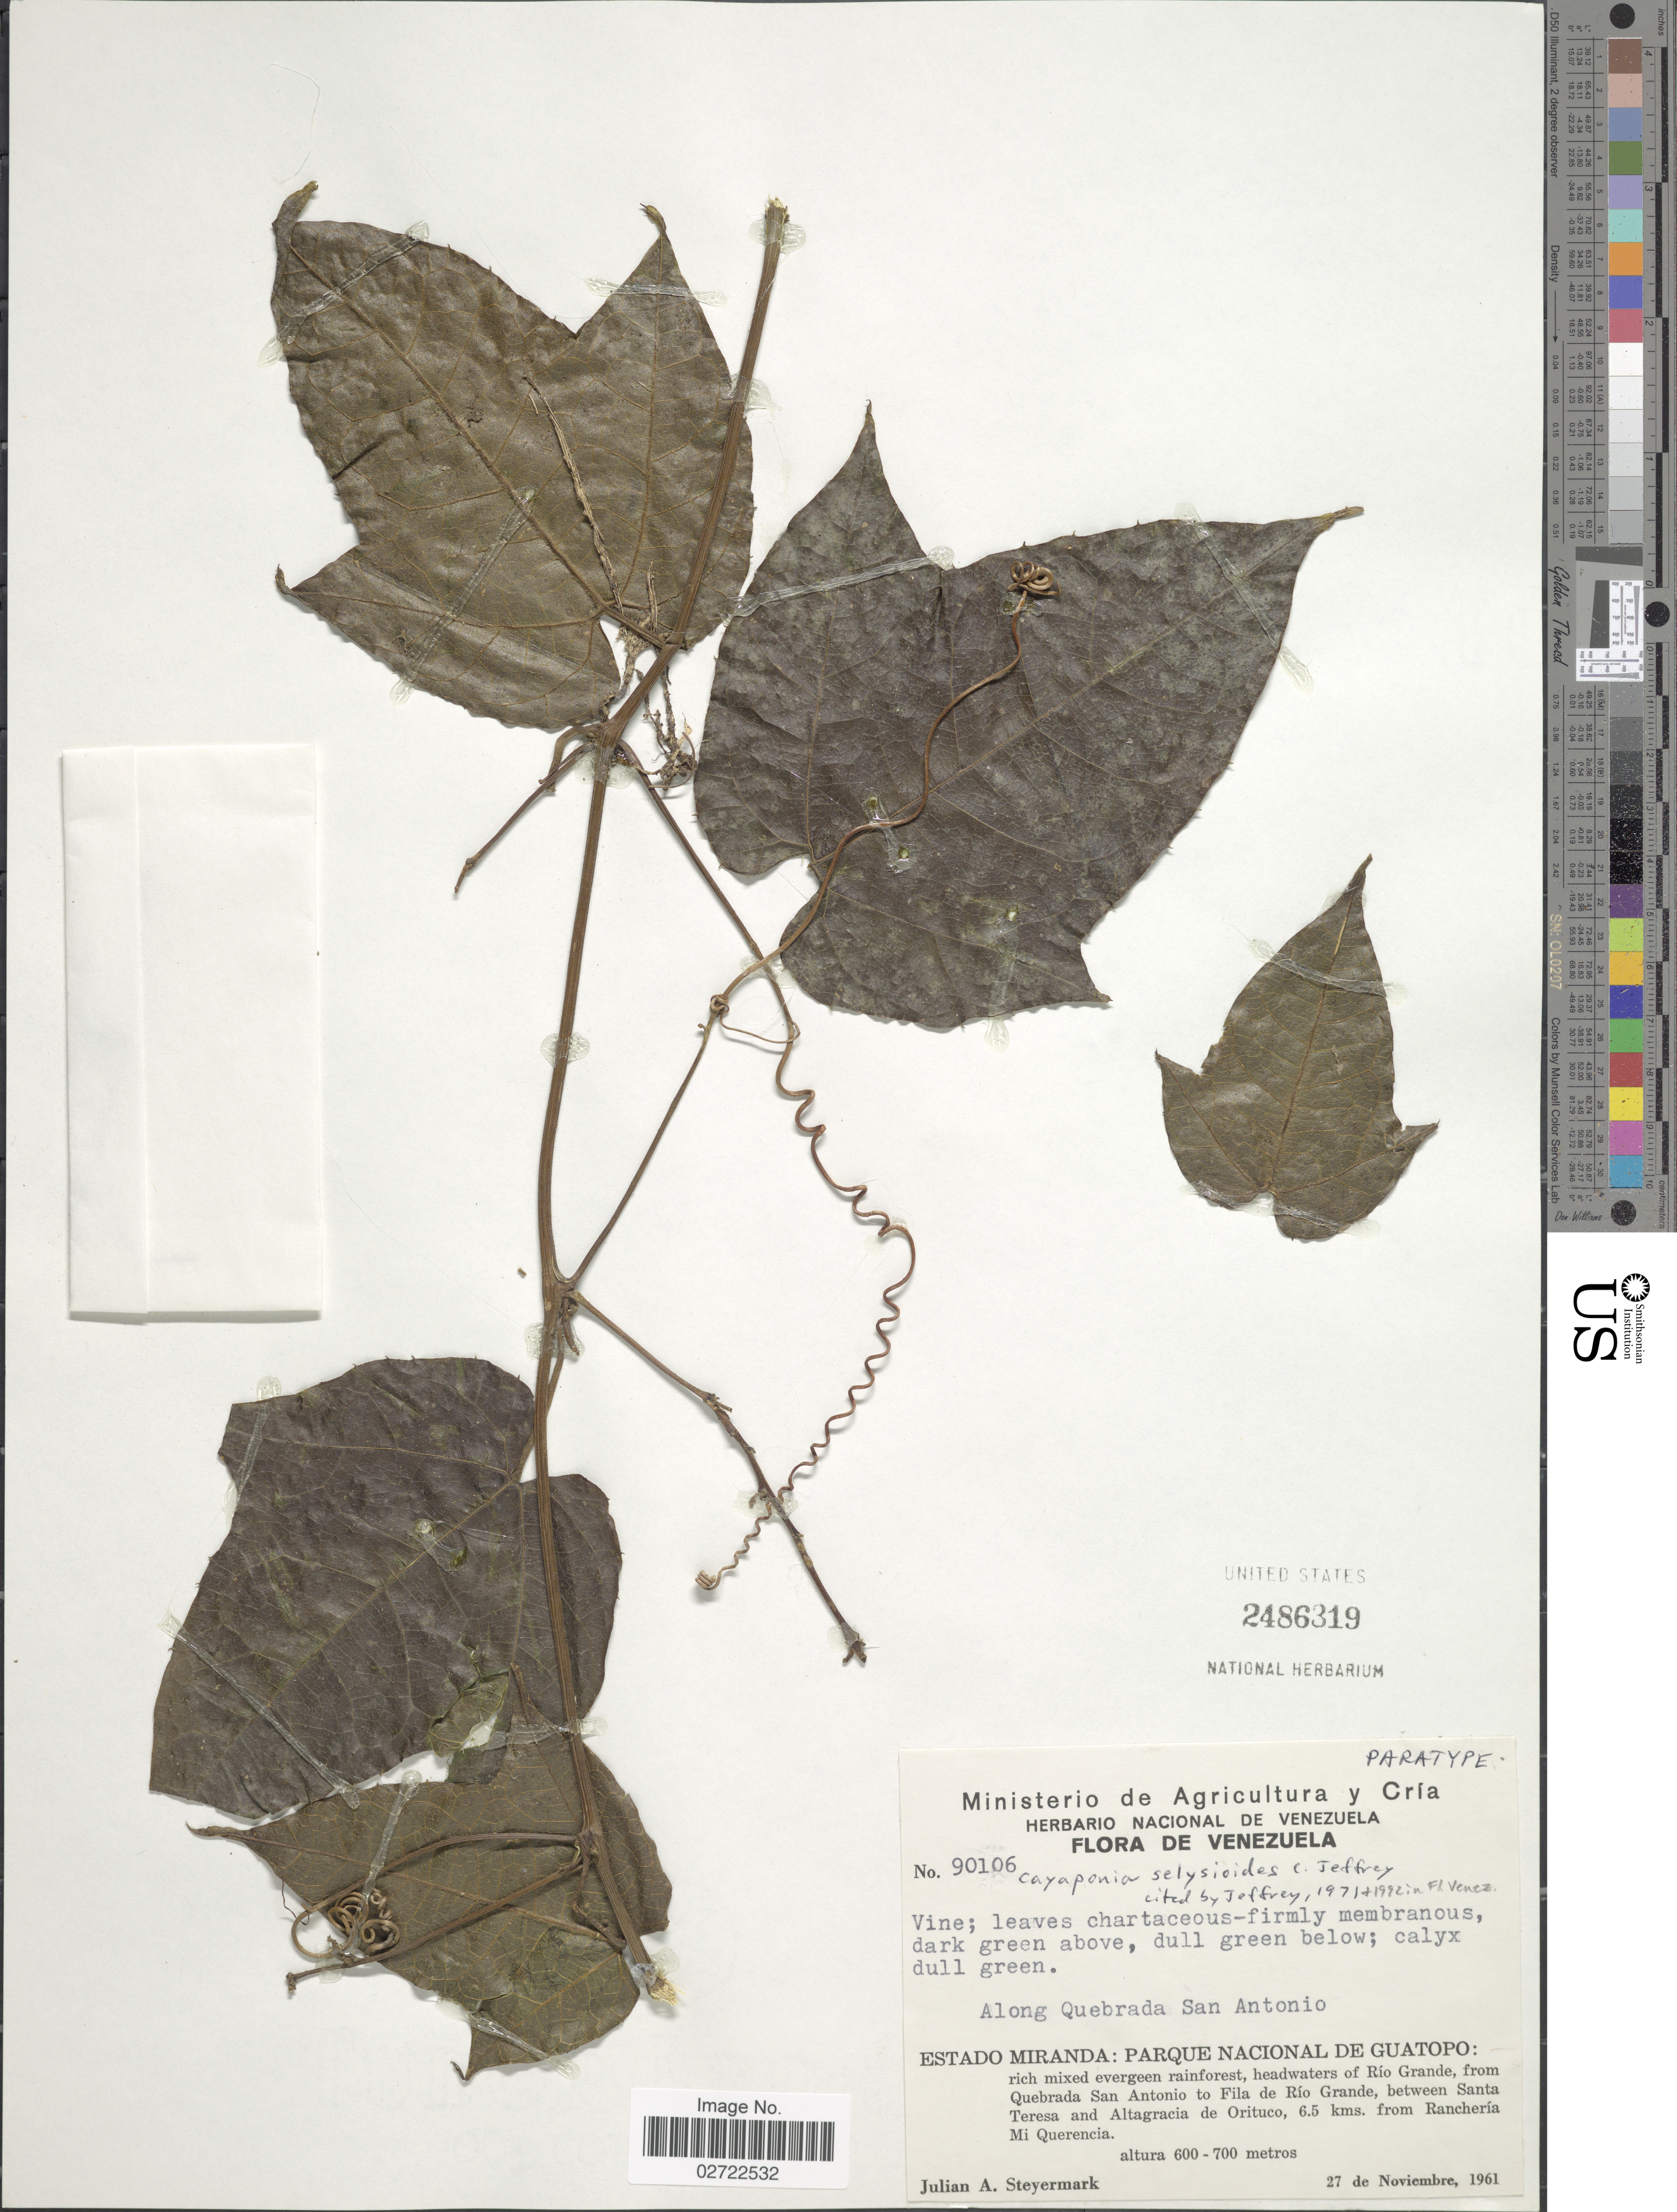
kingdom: Plantae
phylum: Tracheophyta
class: Magnoliopsida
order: Cucurbitales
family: Cucurbitaceae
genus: Cayaponia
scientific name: Cayaponia selysioides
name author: C. Jeffrey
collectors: J. Steyermark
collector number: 90106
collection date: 1961-11-27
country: Venezuela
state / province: Miranda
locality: Along Quebrado San Antonio. Estado Miranda: Parque Nacional de Guatopo: rich mixed evergreen rainforest, headwaters of Rio Grande, from Quebrada San Antonio to Fila de Rio Grande, between Santa Teresa and Altagracia de Orituco, 6.5 kms. from Rancheria Mi Querencia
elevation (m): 600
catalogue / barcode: US 2486319